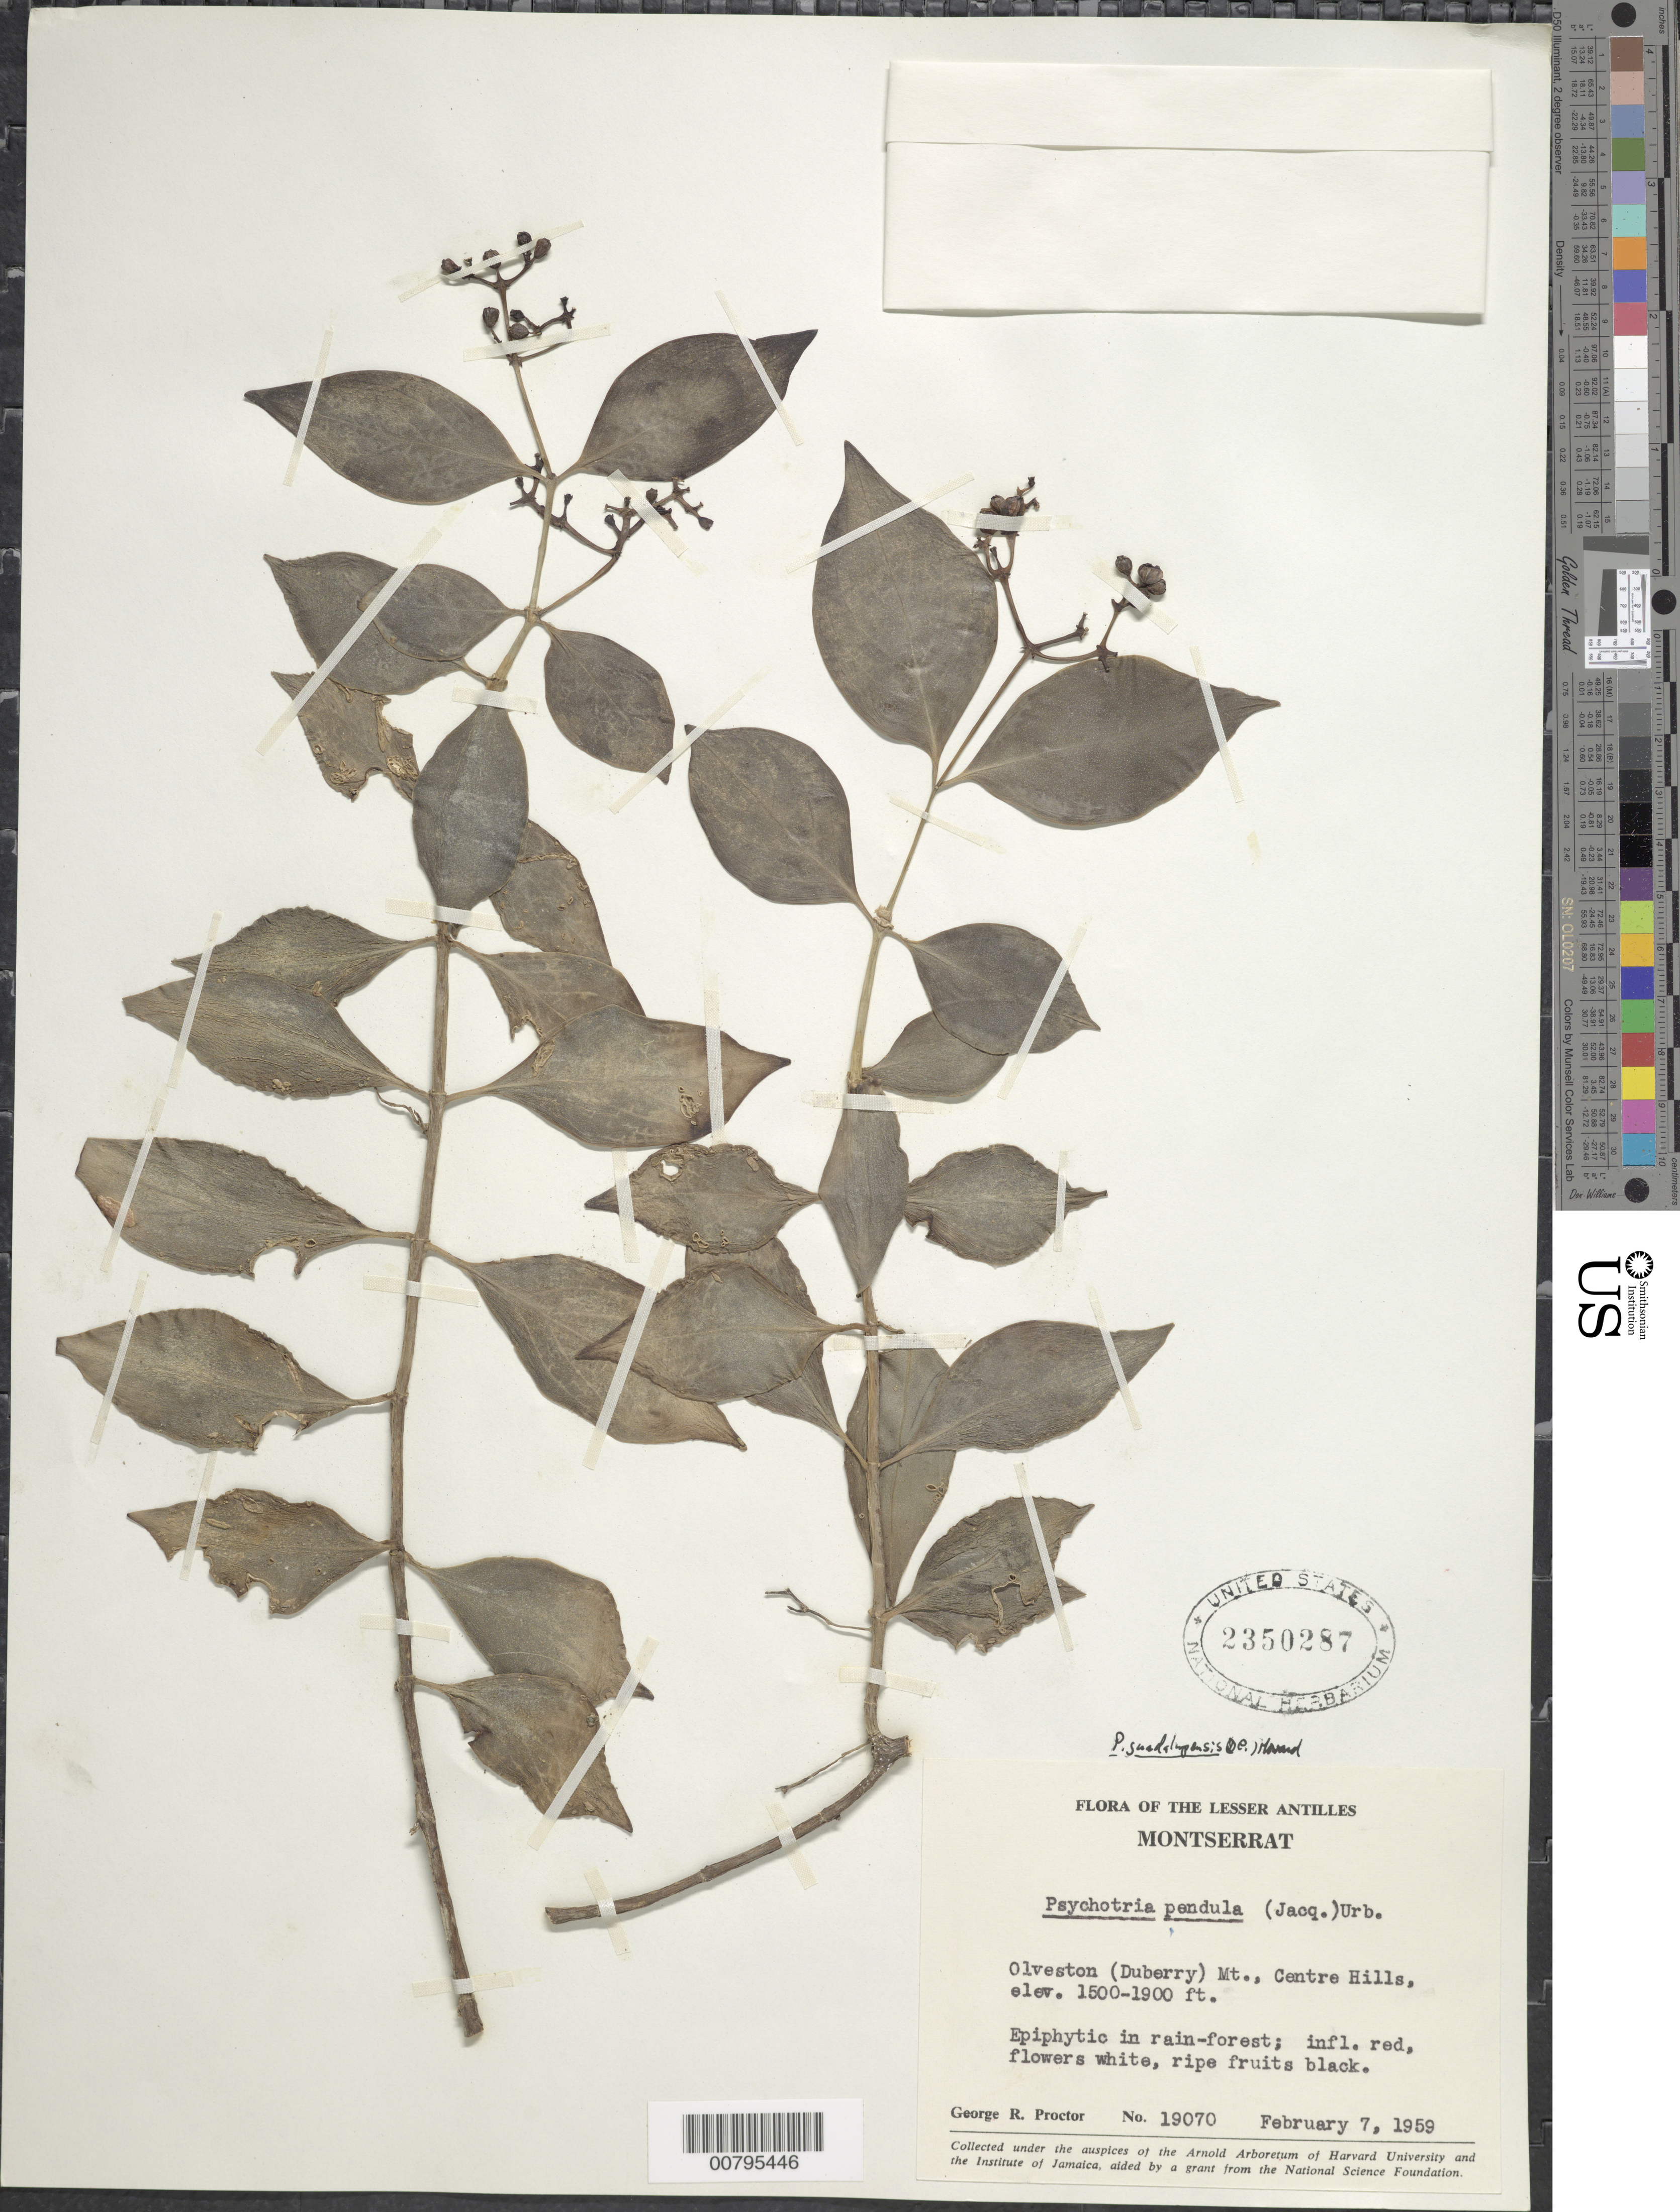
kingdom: Plantae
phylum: Tracheophyta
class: Magnoliopsida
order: Gentianales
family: Rubiaceae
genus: Notopleura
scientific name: Notopleura guadalupensis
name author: (DC.) C.M. Taylor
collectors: G. R. Proctor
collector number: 19070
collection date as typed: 07 Feb 1959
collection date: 1959-02-07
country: Montserrat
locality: Olveston (Duberry) Mt., Centre Hills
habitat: In rainforest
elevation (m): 457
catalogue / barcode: US 2350287